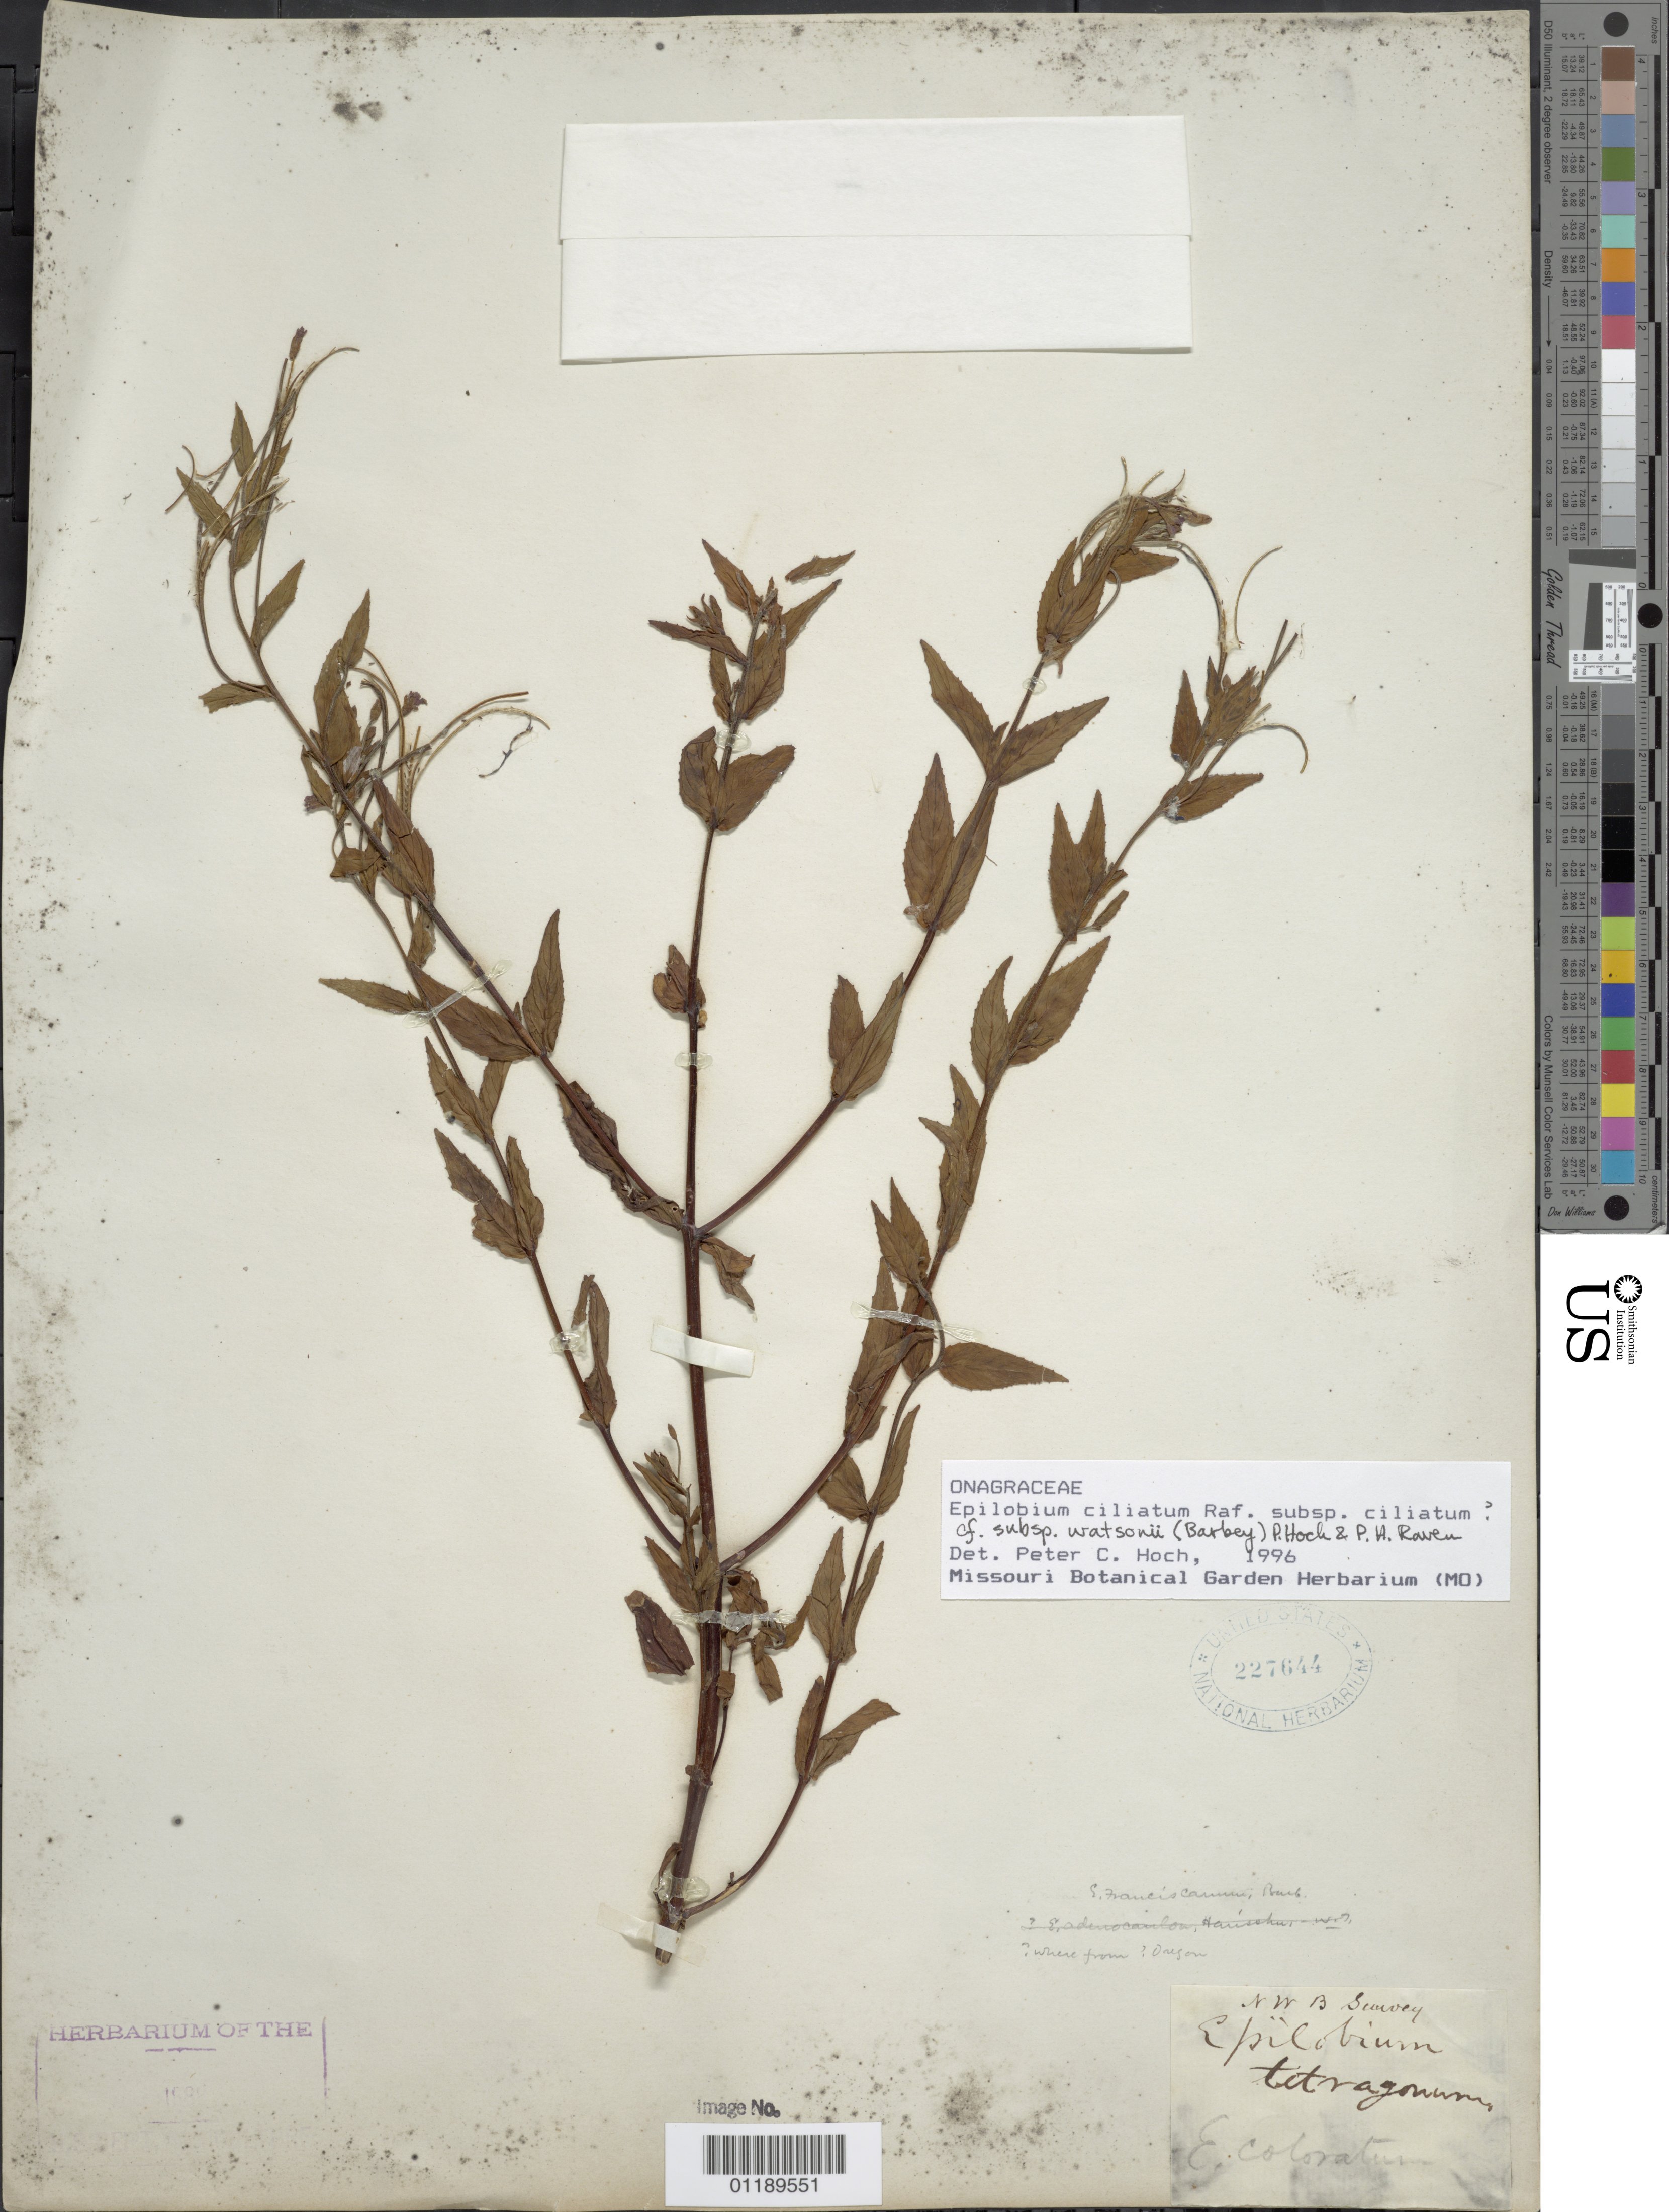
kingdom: Plantae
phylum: Tracheophyta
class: Magnoliopsida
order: Myrtales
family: Onagraceae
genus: Epilobium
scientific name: Epilobium ciliatum subsp. watsonii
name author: (Barbey) Hoch & P.H. Raven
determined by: Hoch, P. C.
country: United States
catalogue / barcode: US 227644